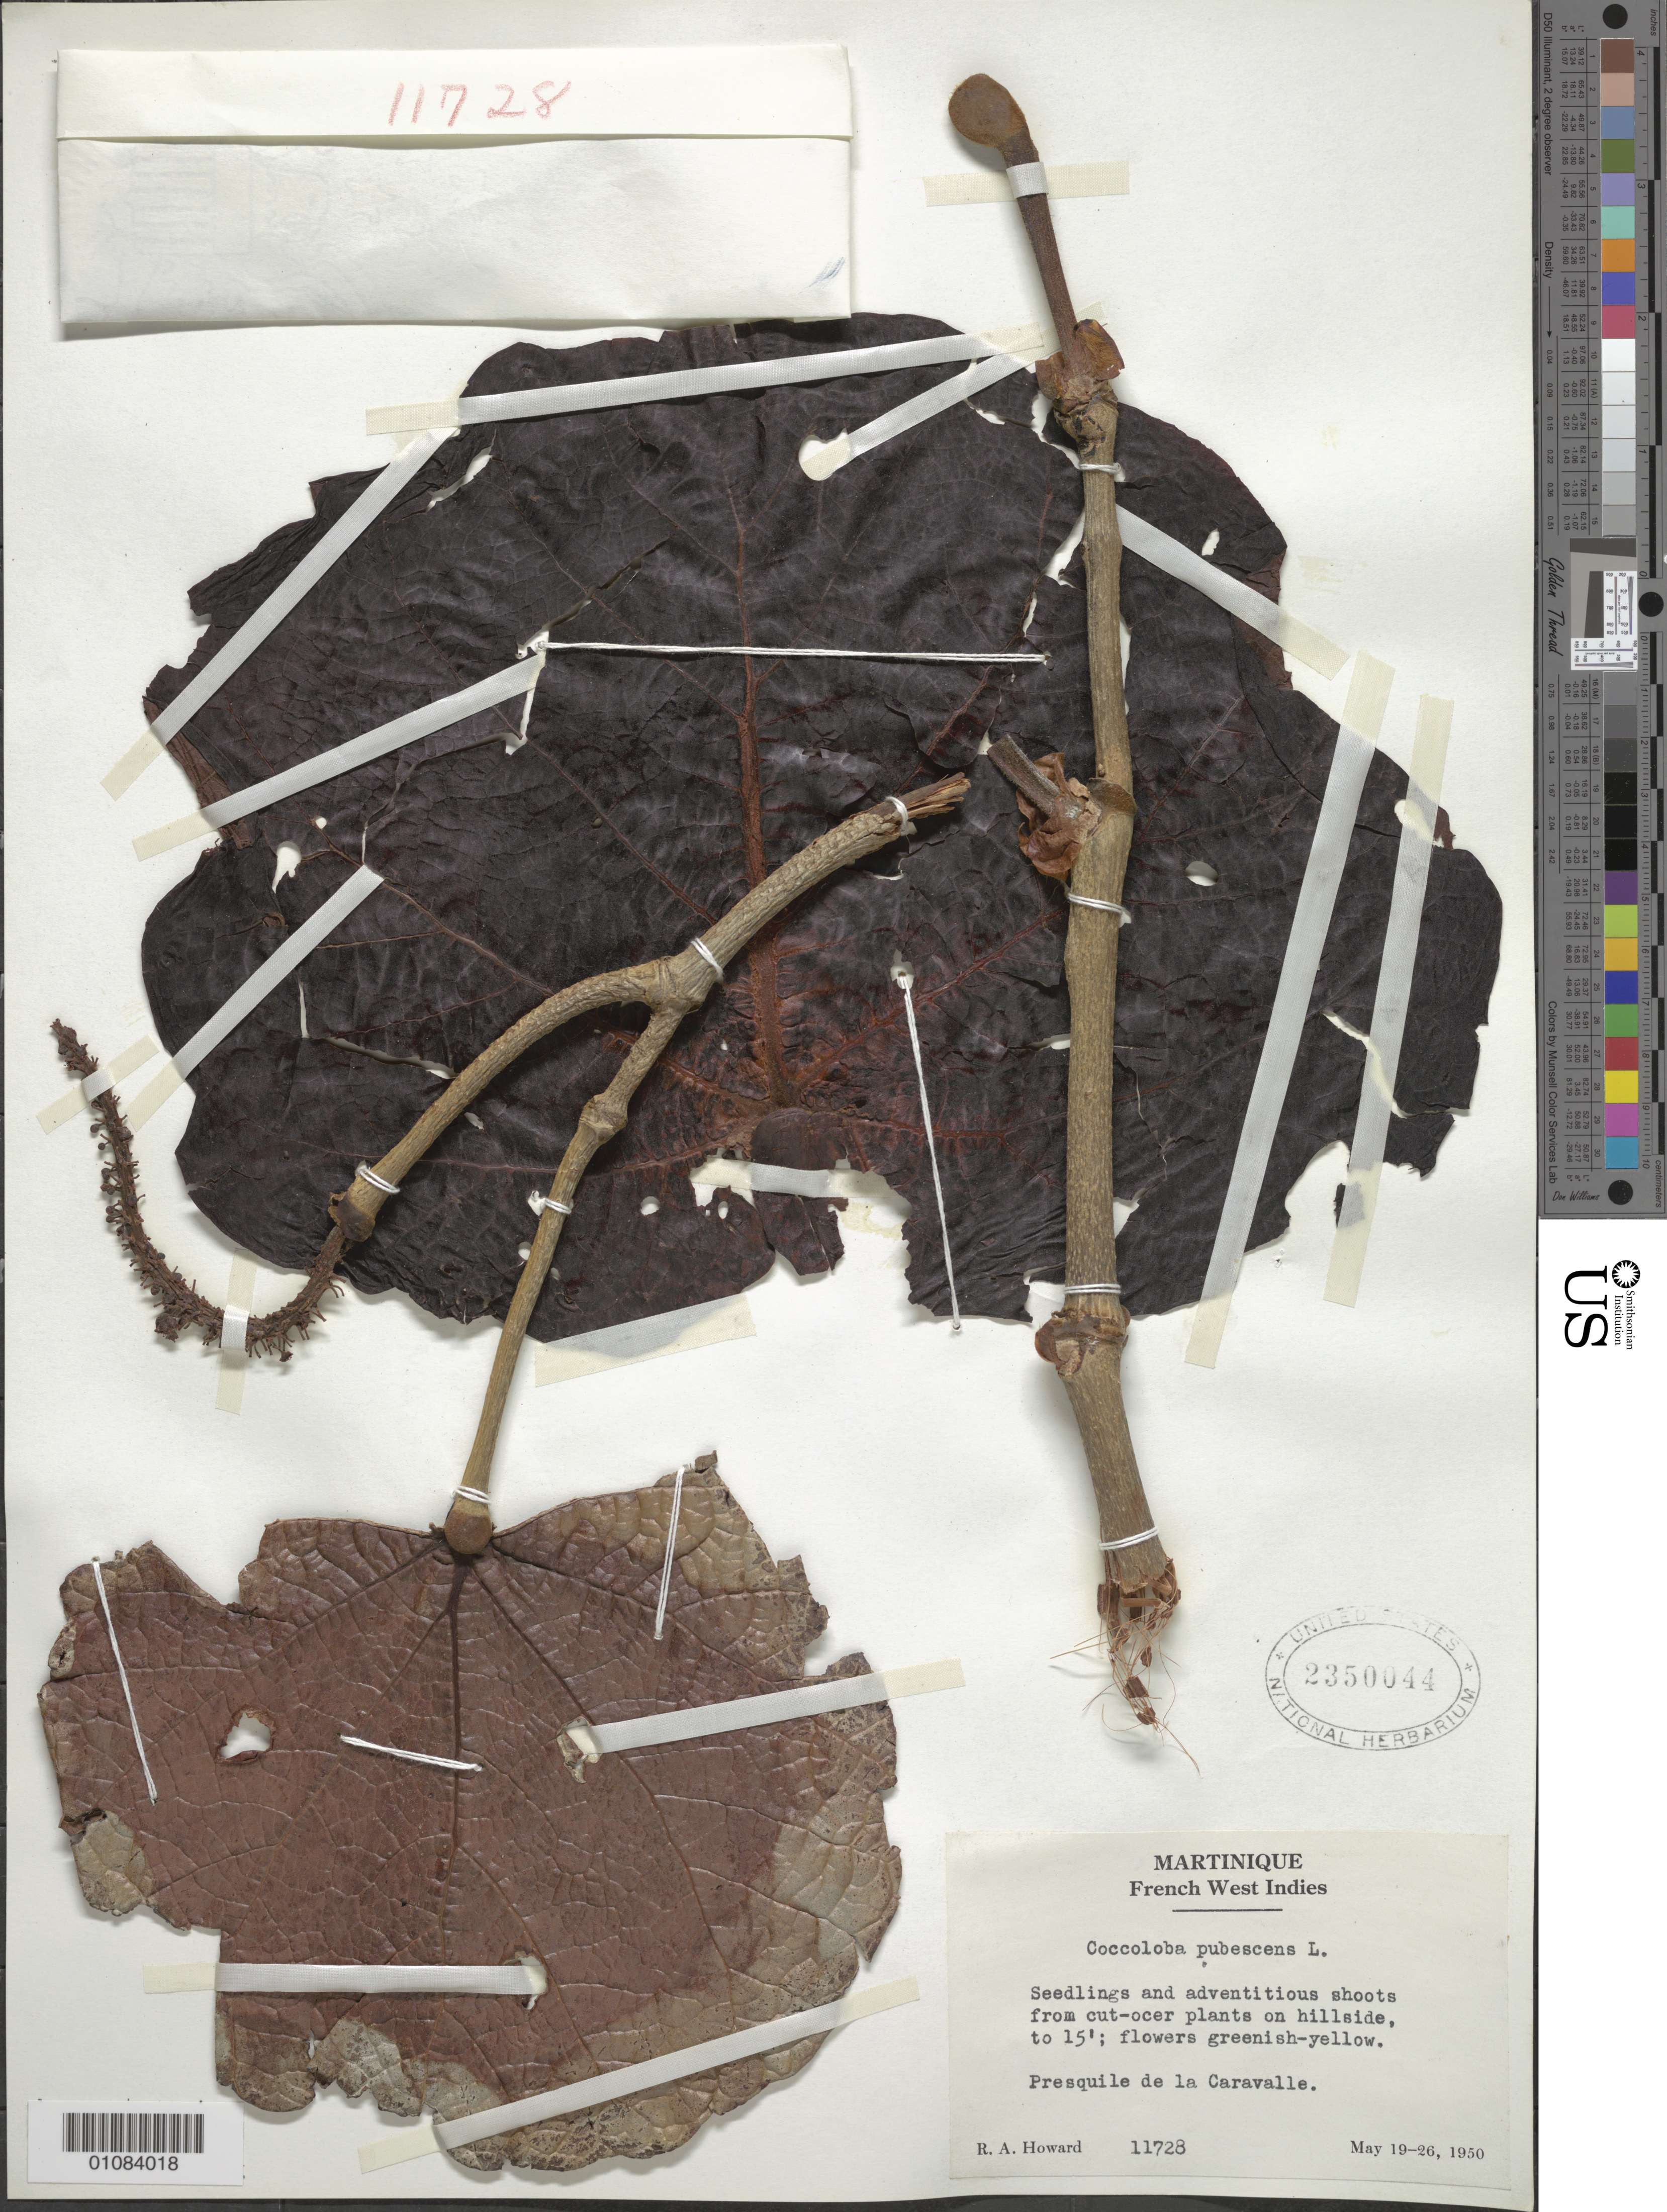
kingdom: Plantae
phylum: Tracheophyta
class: Magnoliopsida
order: Caryophyllales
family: Polygonaceae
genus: Coccoloba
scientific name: Coccoloba pubescens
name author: L.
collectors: R. A. Howard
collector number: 11728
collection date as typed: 19 May 1950 to 26 May 1950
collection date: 1950-05-19/1950-05-26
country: Martinique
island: Martinique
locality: Presquile de la Caravalle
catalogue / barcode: US 2350044